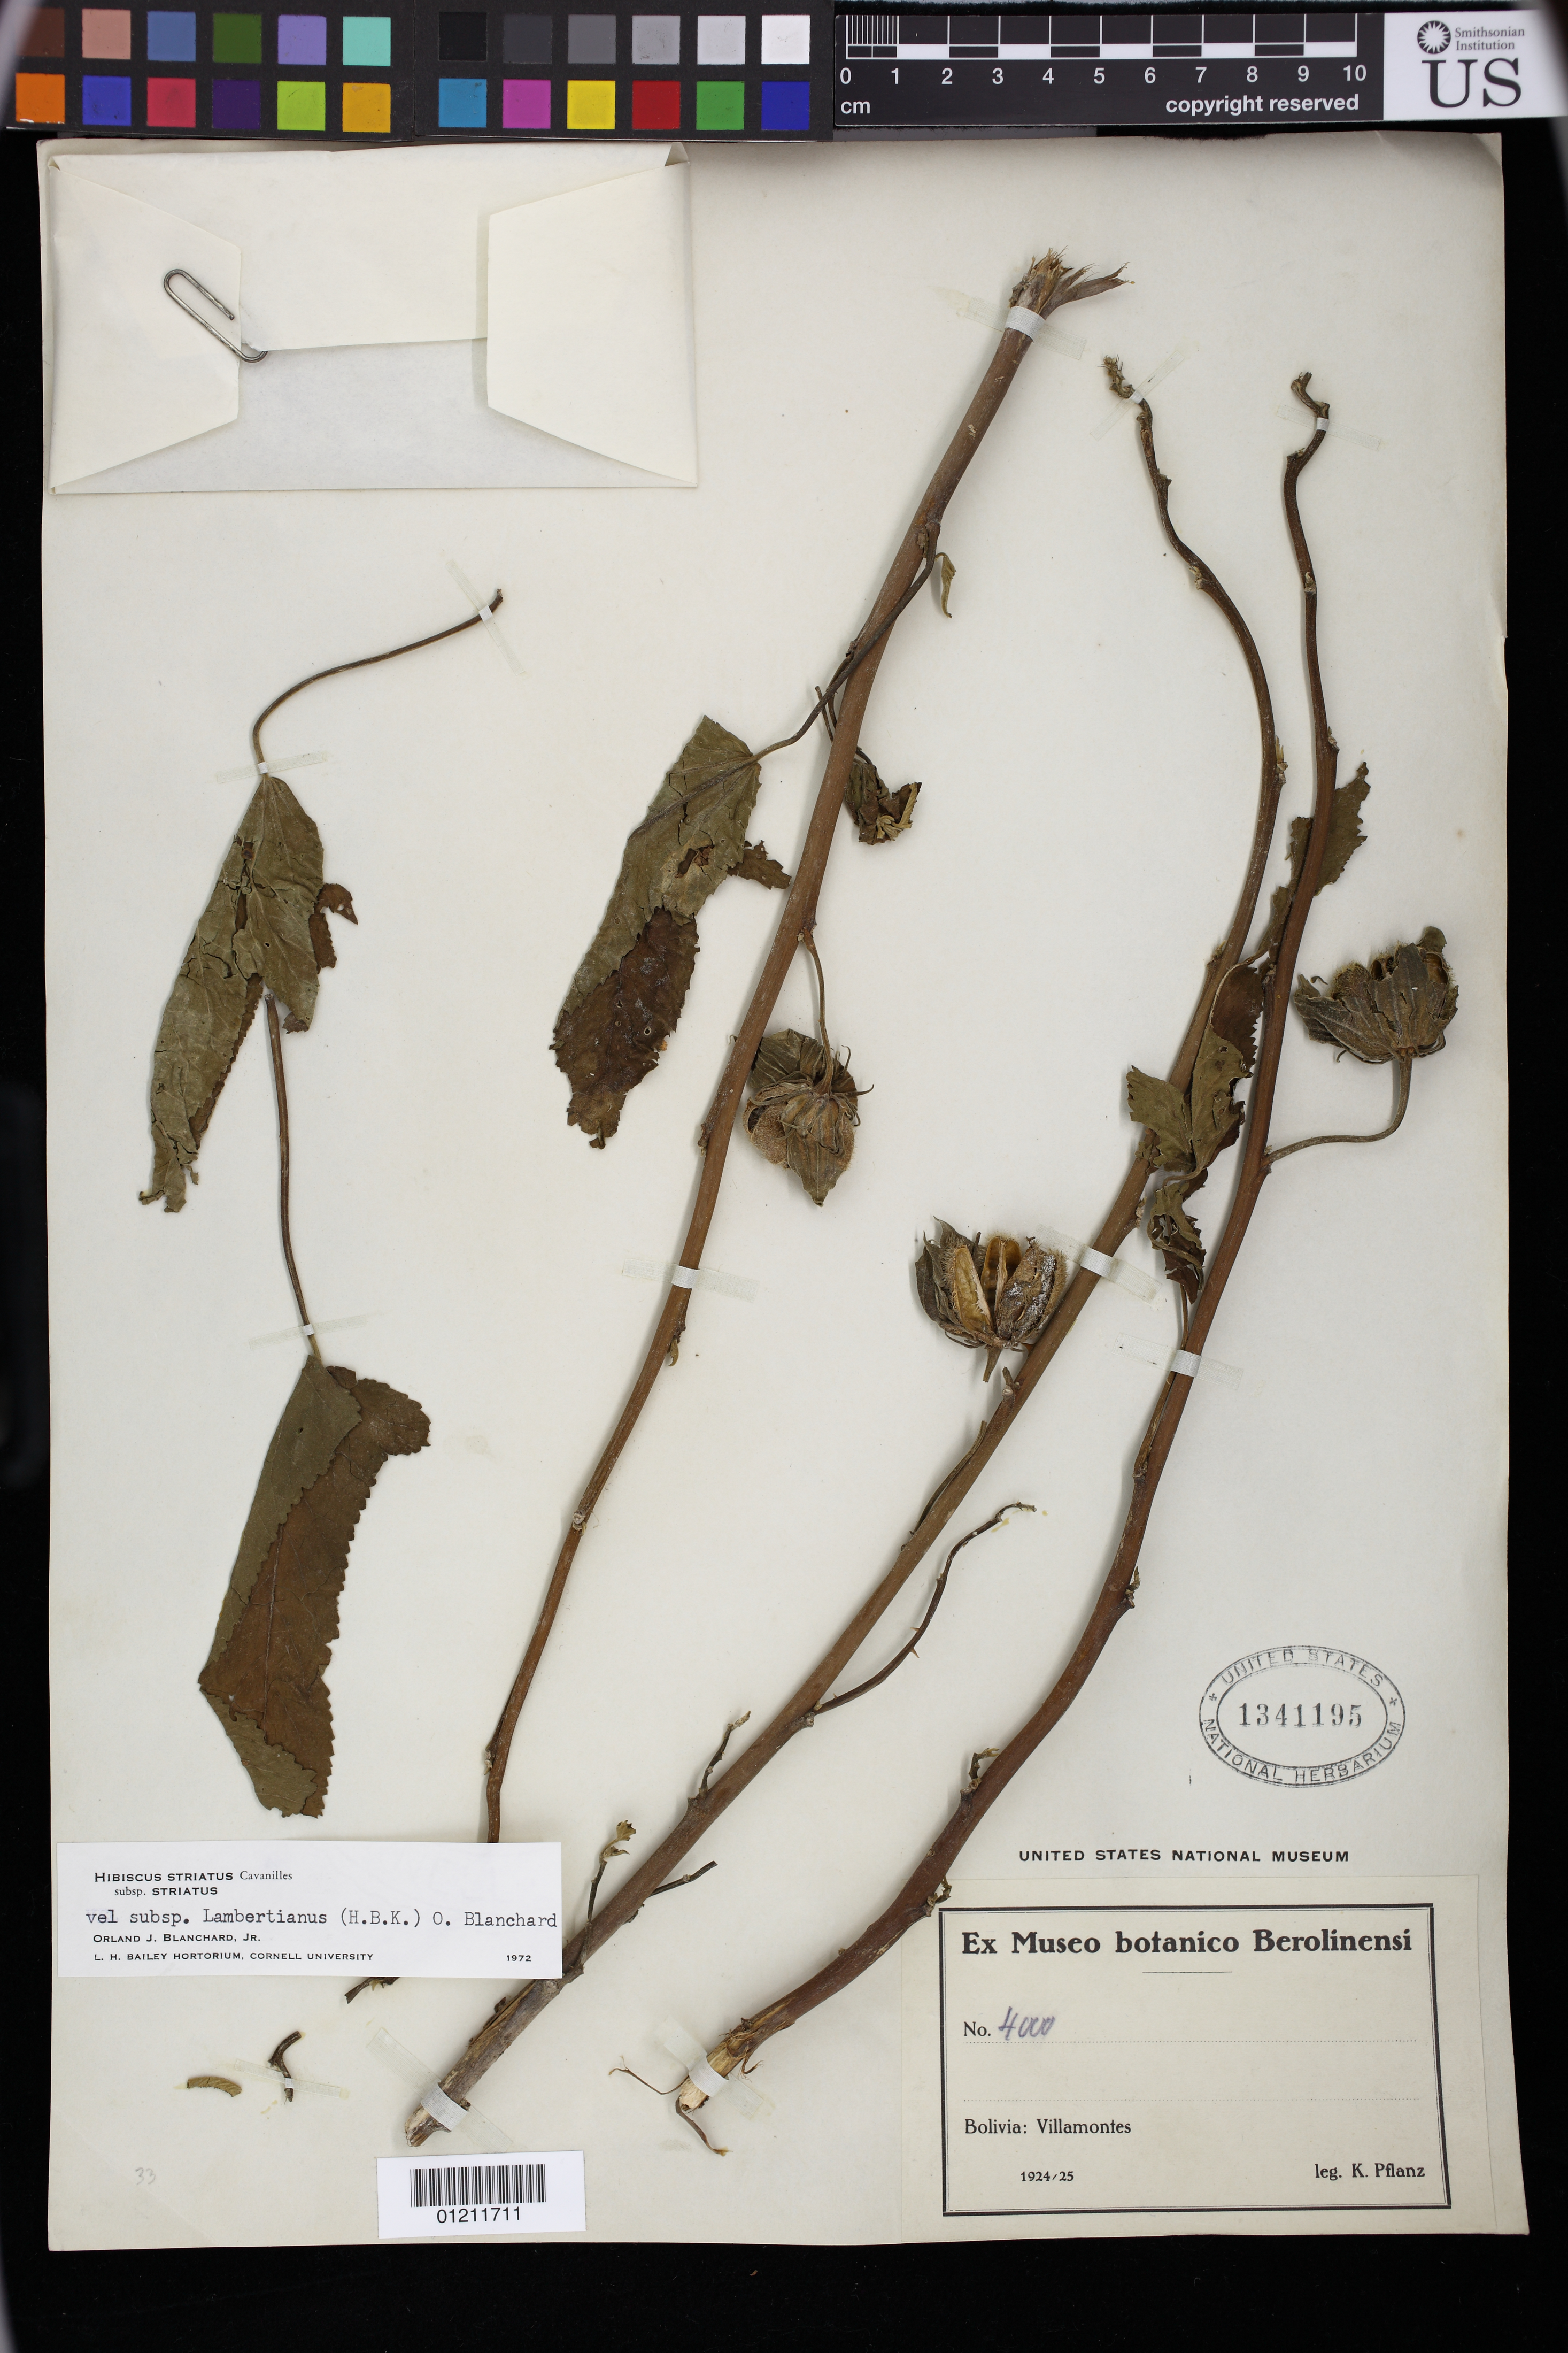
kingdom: Plantae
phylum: Tracheophyta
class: Magnoliopsida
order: Malvales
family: Malvaceae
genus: Hibiscus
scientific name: Hibiscus striatus subsp. striatus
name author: Cav.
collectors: K. Pflanz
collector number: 4000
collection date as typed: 1924 to -- --- 1925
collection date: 1924/1925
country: Bolivia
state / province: Tarija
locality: Bolivia: Villamontes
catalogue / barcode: US 1341195